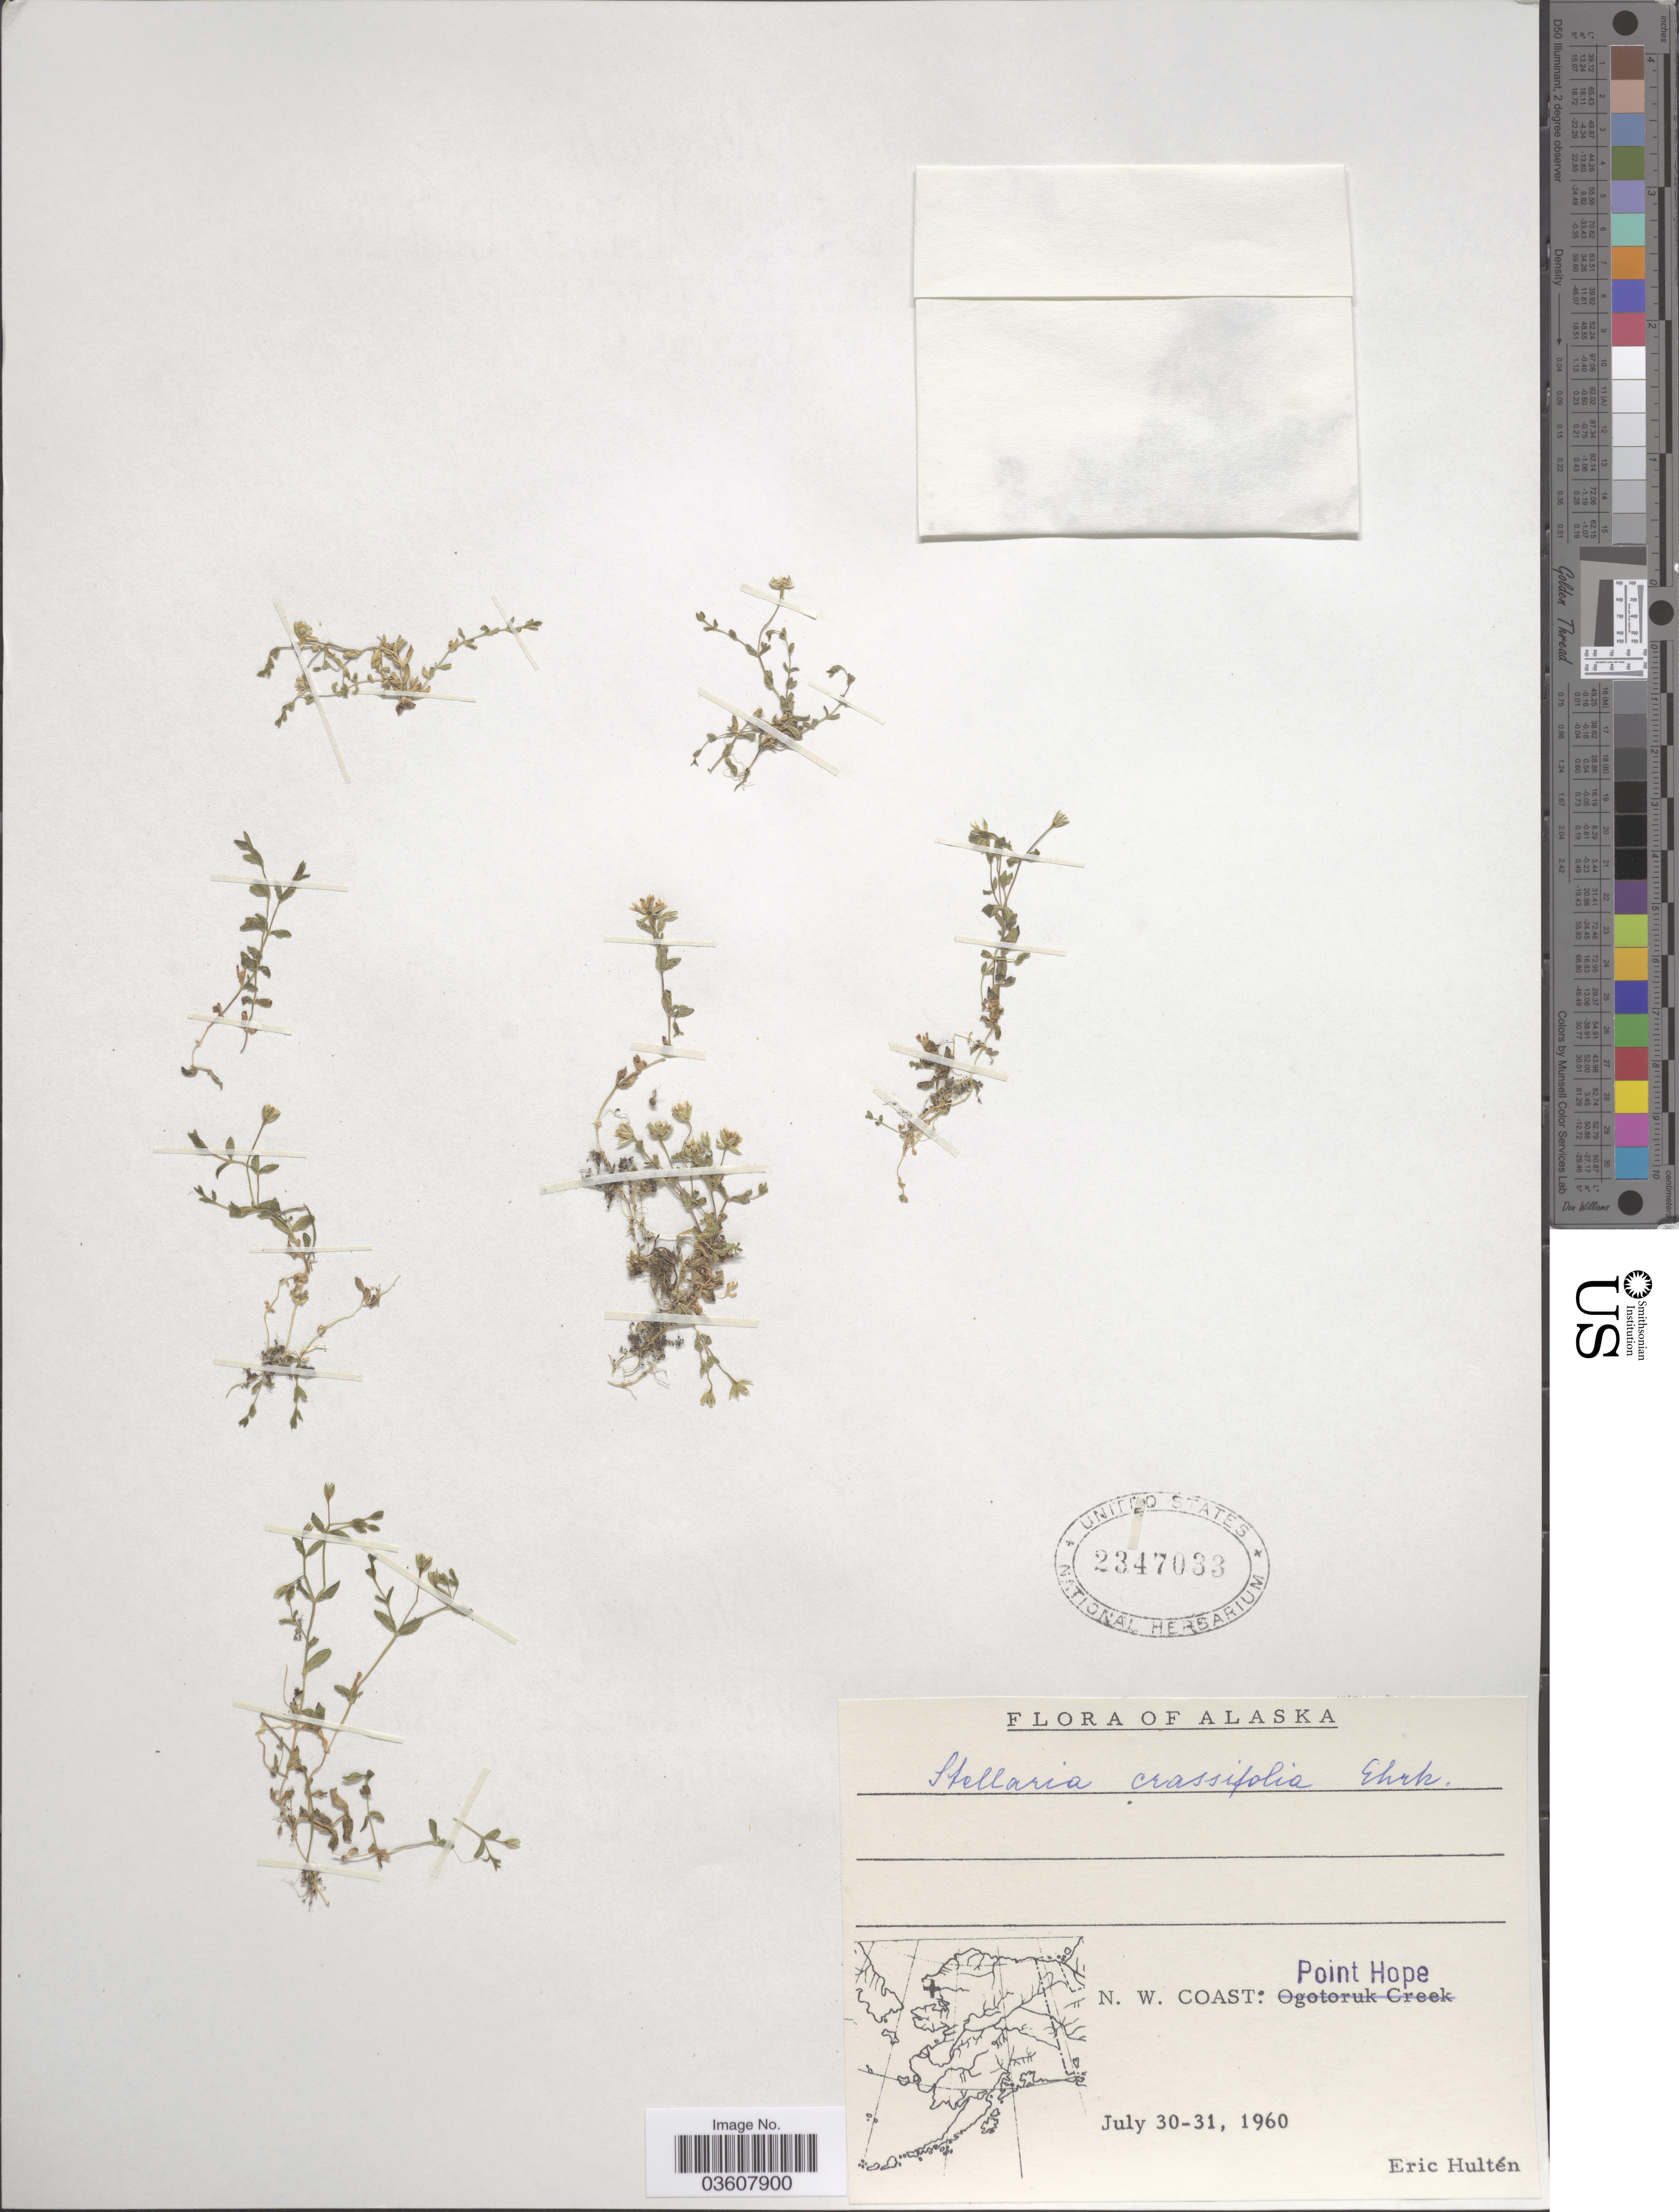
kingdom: Plantae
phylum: Tracheophyta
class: Magnoliopsida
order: Caryophyllales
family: Caryophyllaceae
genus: Stellaria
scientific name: Stellaria crassifolia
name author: Ehrh.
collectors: E. G. Hultén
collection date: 1960-07-30/1960-07-31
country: United States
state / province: Alaska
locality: N.W. Coast: Point Hope.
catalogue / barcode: US 2347033